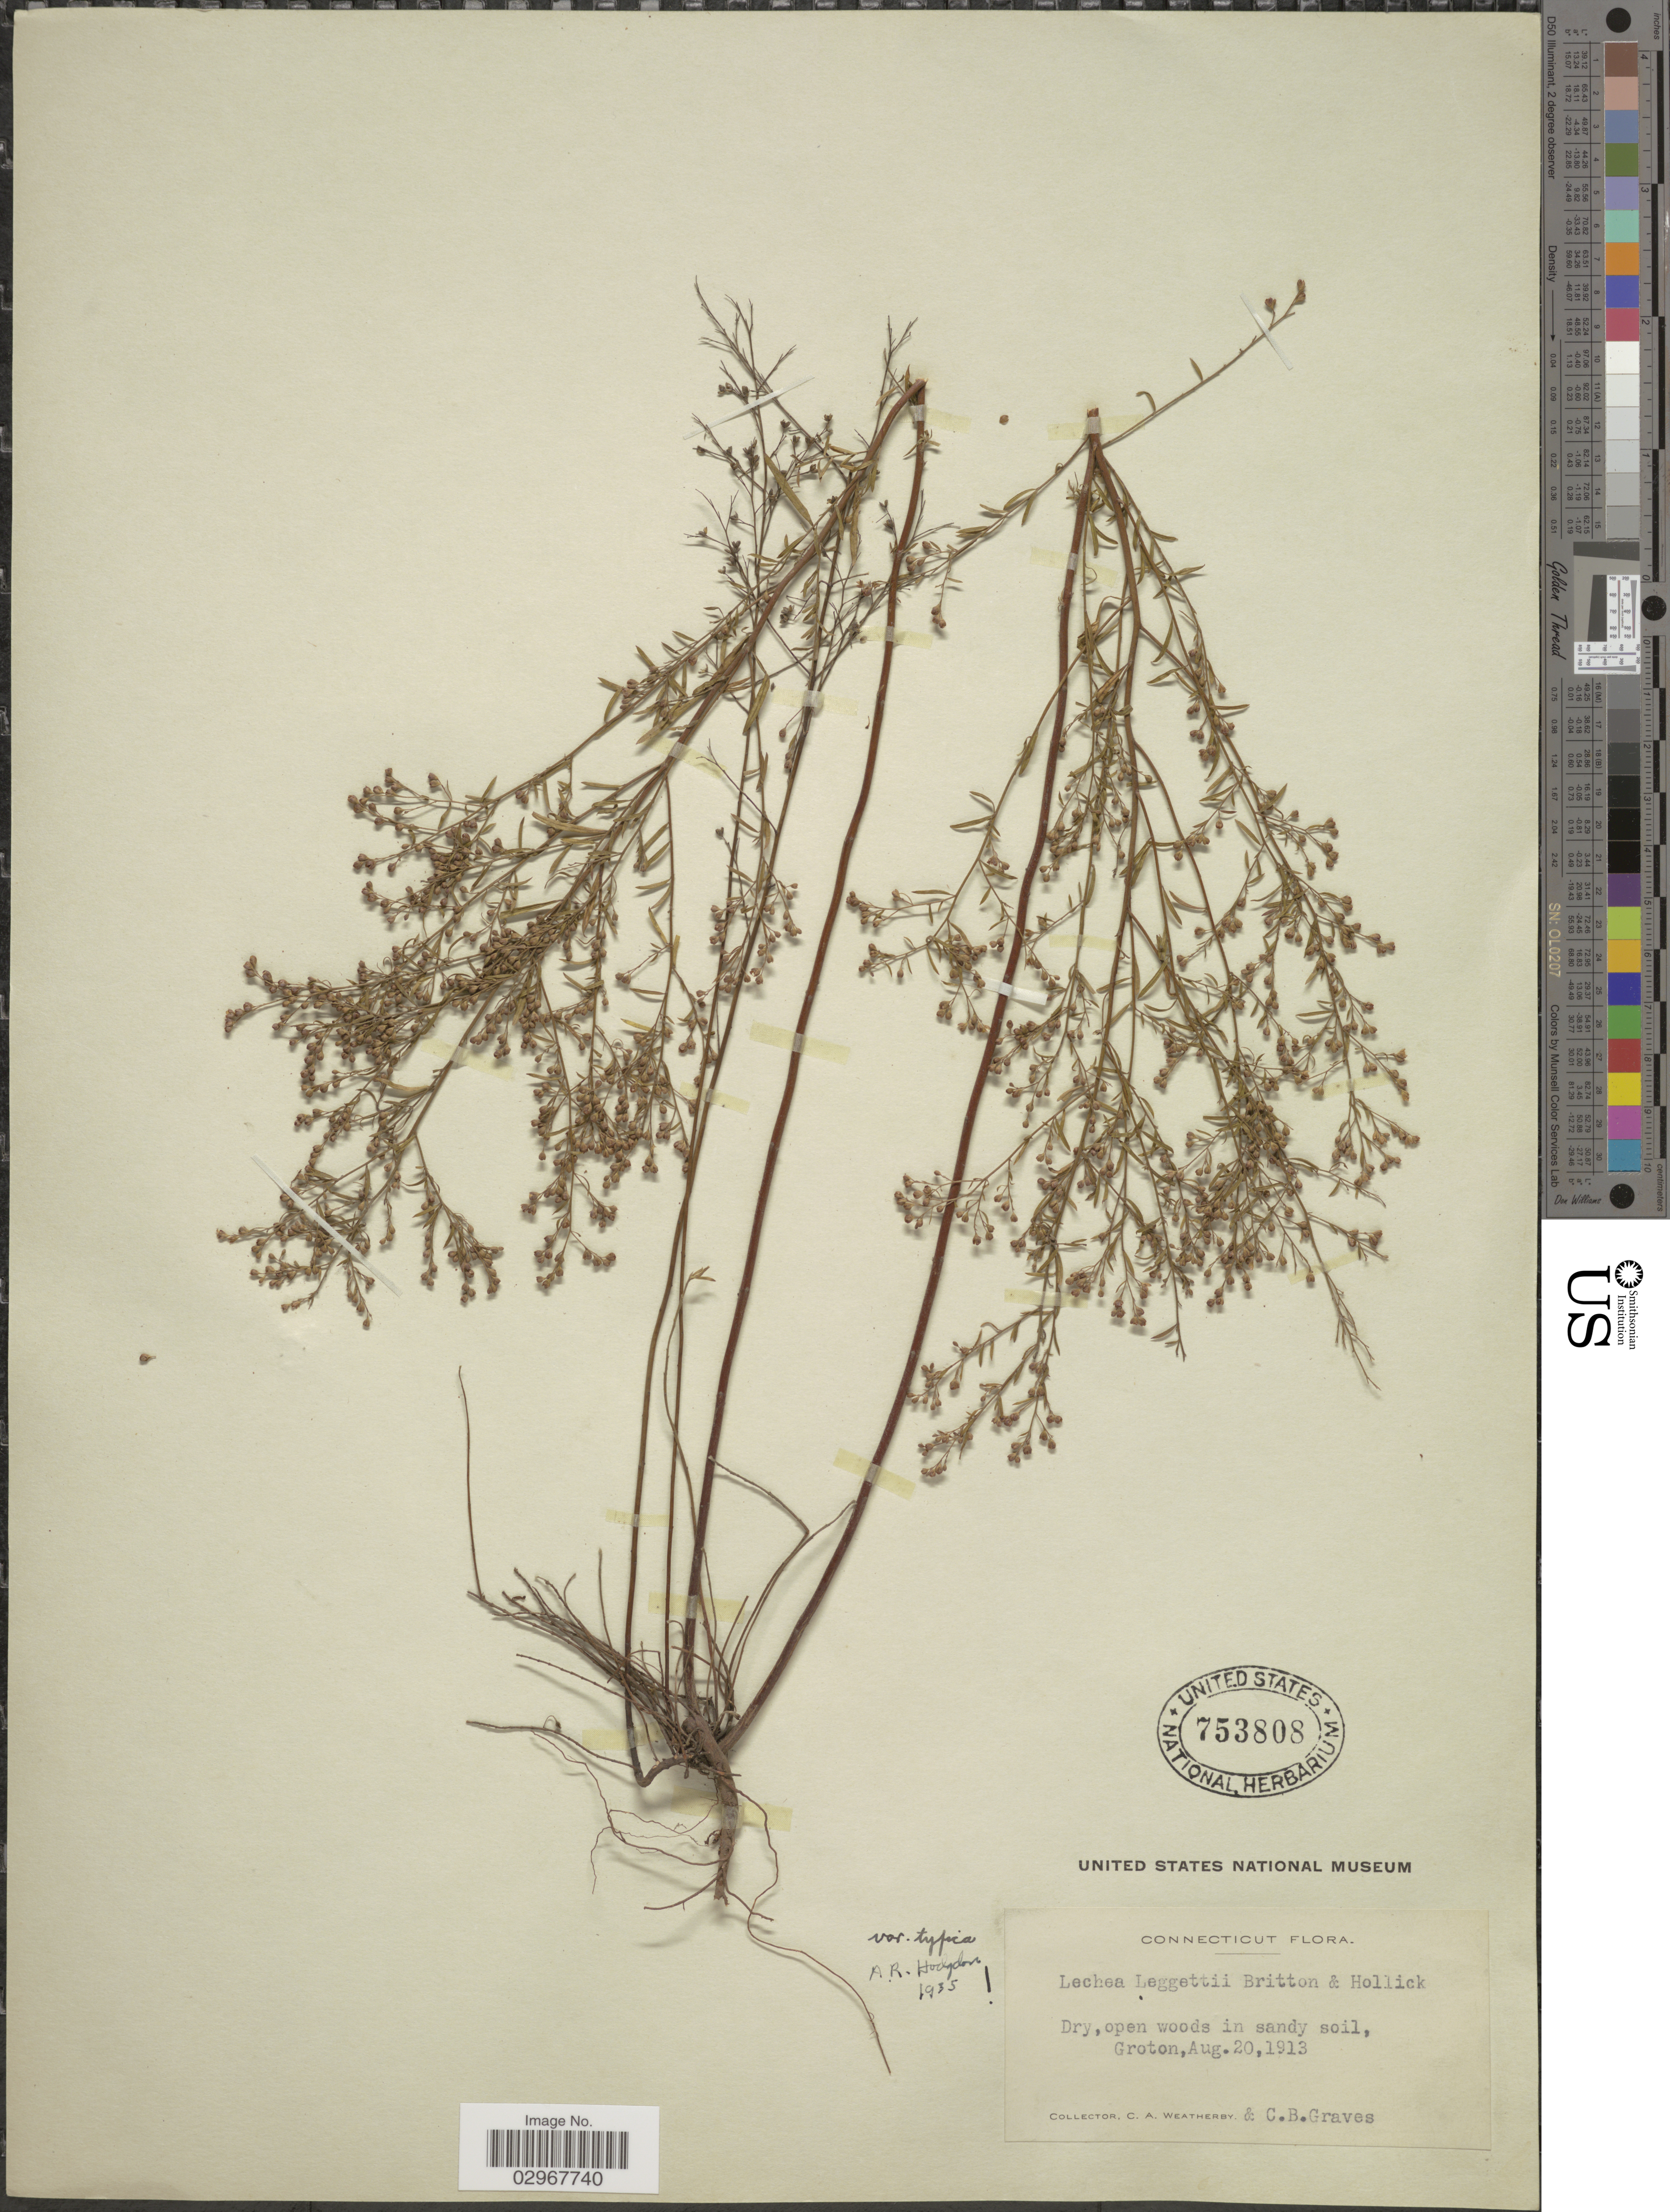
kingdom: Plantae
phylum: Tracheophyta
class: Magnoliopsida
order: Malvales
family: Cistaceae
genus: Lechea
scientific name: Lechea leggettii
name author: Britton & Hollick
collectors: C. A. Weatherby & C. Graves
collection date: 1913-08-20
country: United States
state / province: Connecticut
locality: Groton.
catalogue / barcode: US 753808